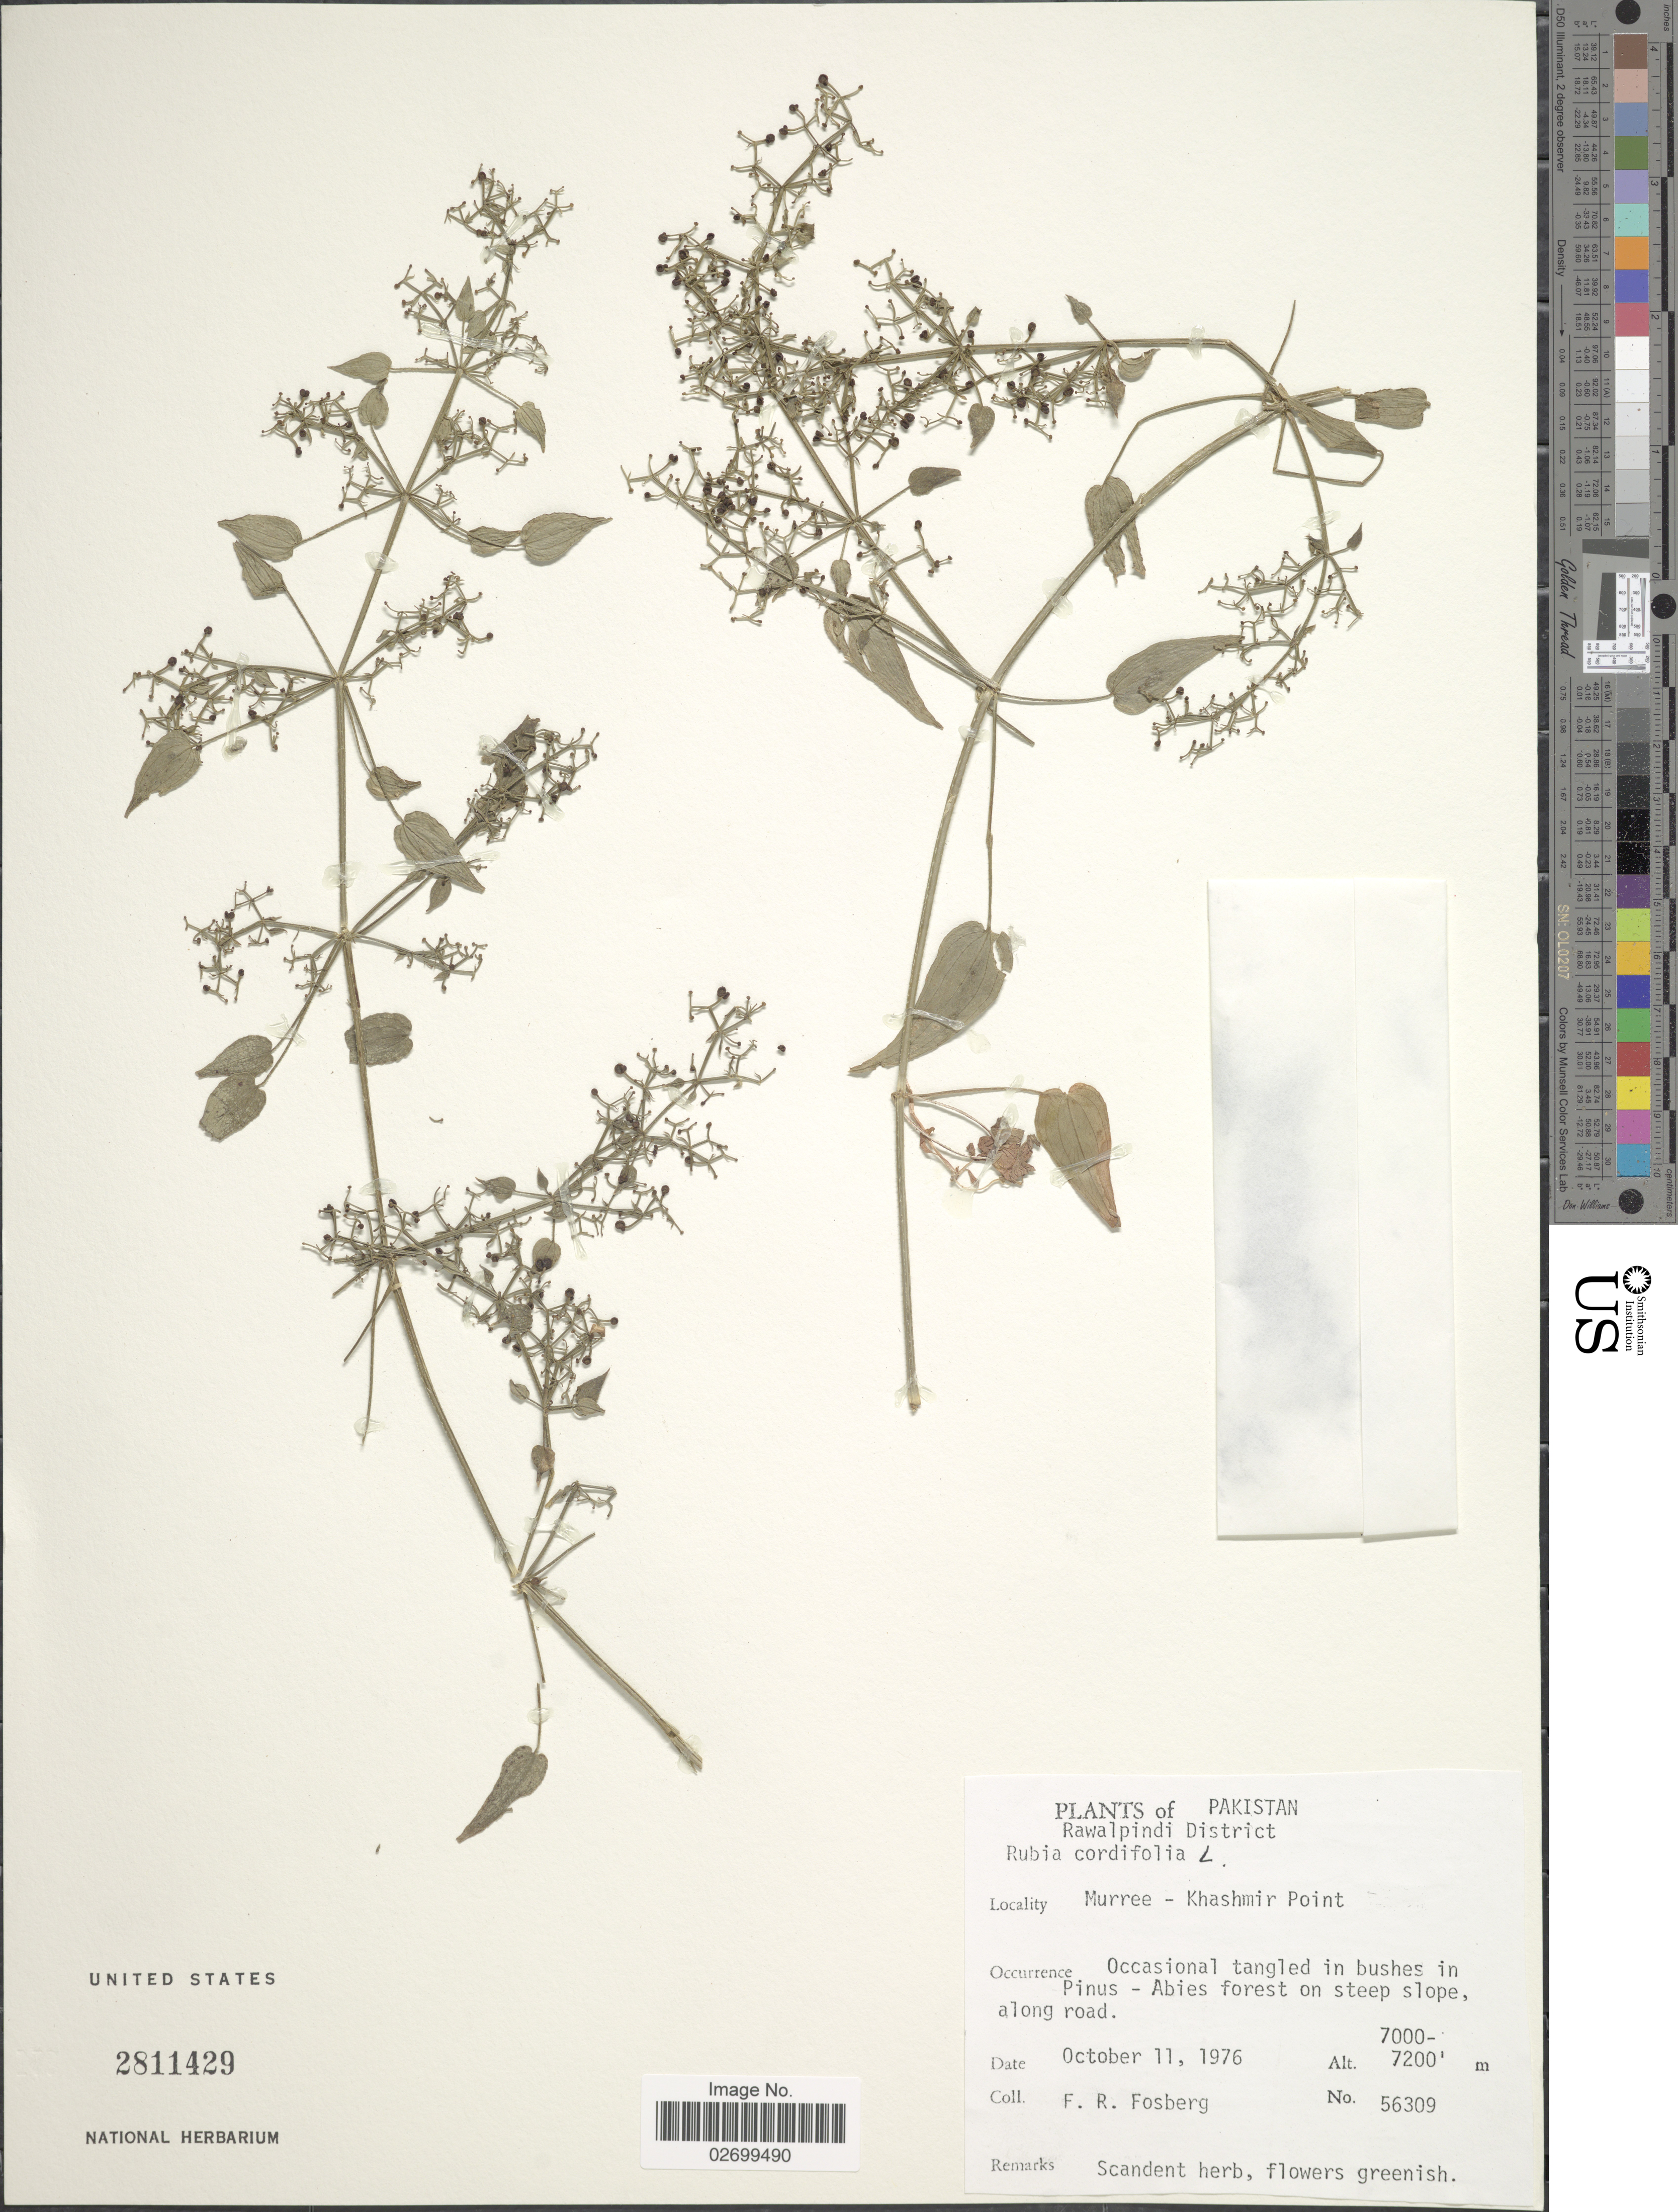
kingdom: Plantae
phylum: Tracheophyta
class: Magnoliopsida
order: Gentianales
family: Rubiaceae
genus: Rubia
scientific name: Rubia cordifolia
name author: L.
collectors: F. R. Fosberg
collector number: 56309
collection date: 1976-10-11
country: Pakistan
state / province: Punjab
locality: Rawalpindi District, Murree-Khashmir Point, Abies forest on steep slope, along road.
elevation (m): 7000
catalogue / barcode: US 2811429